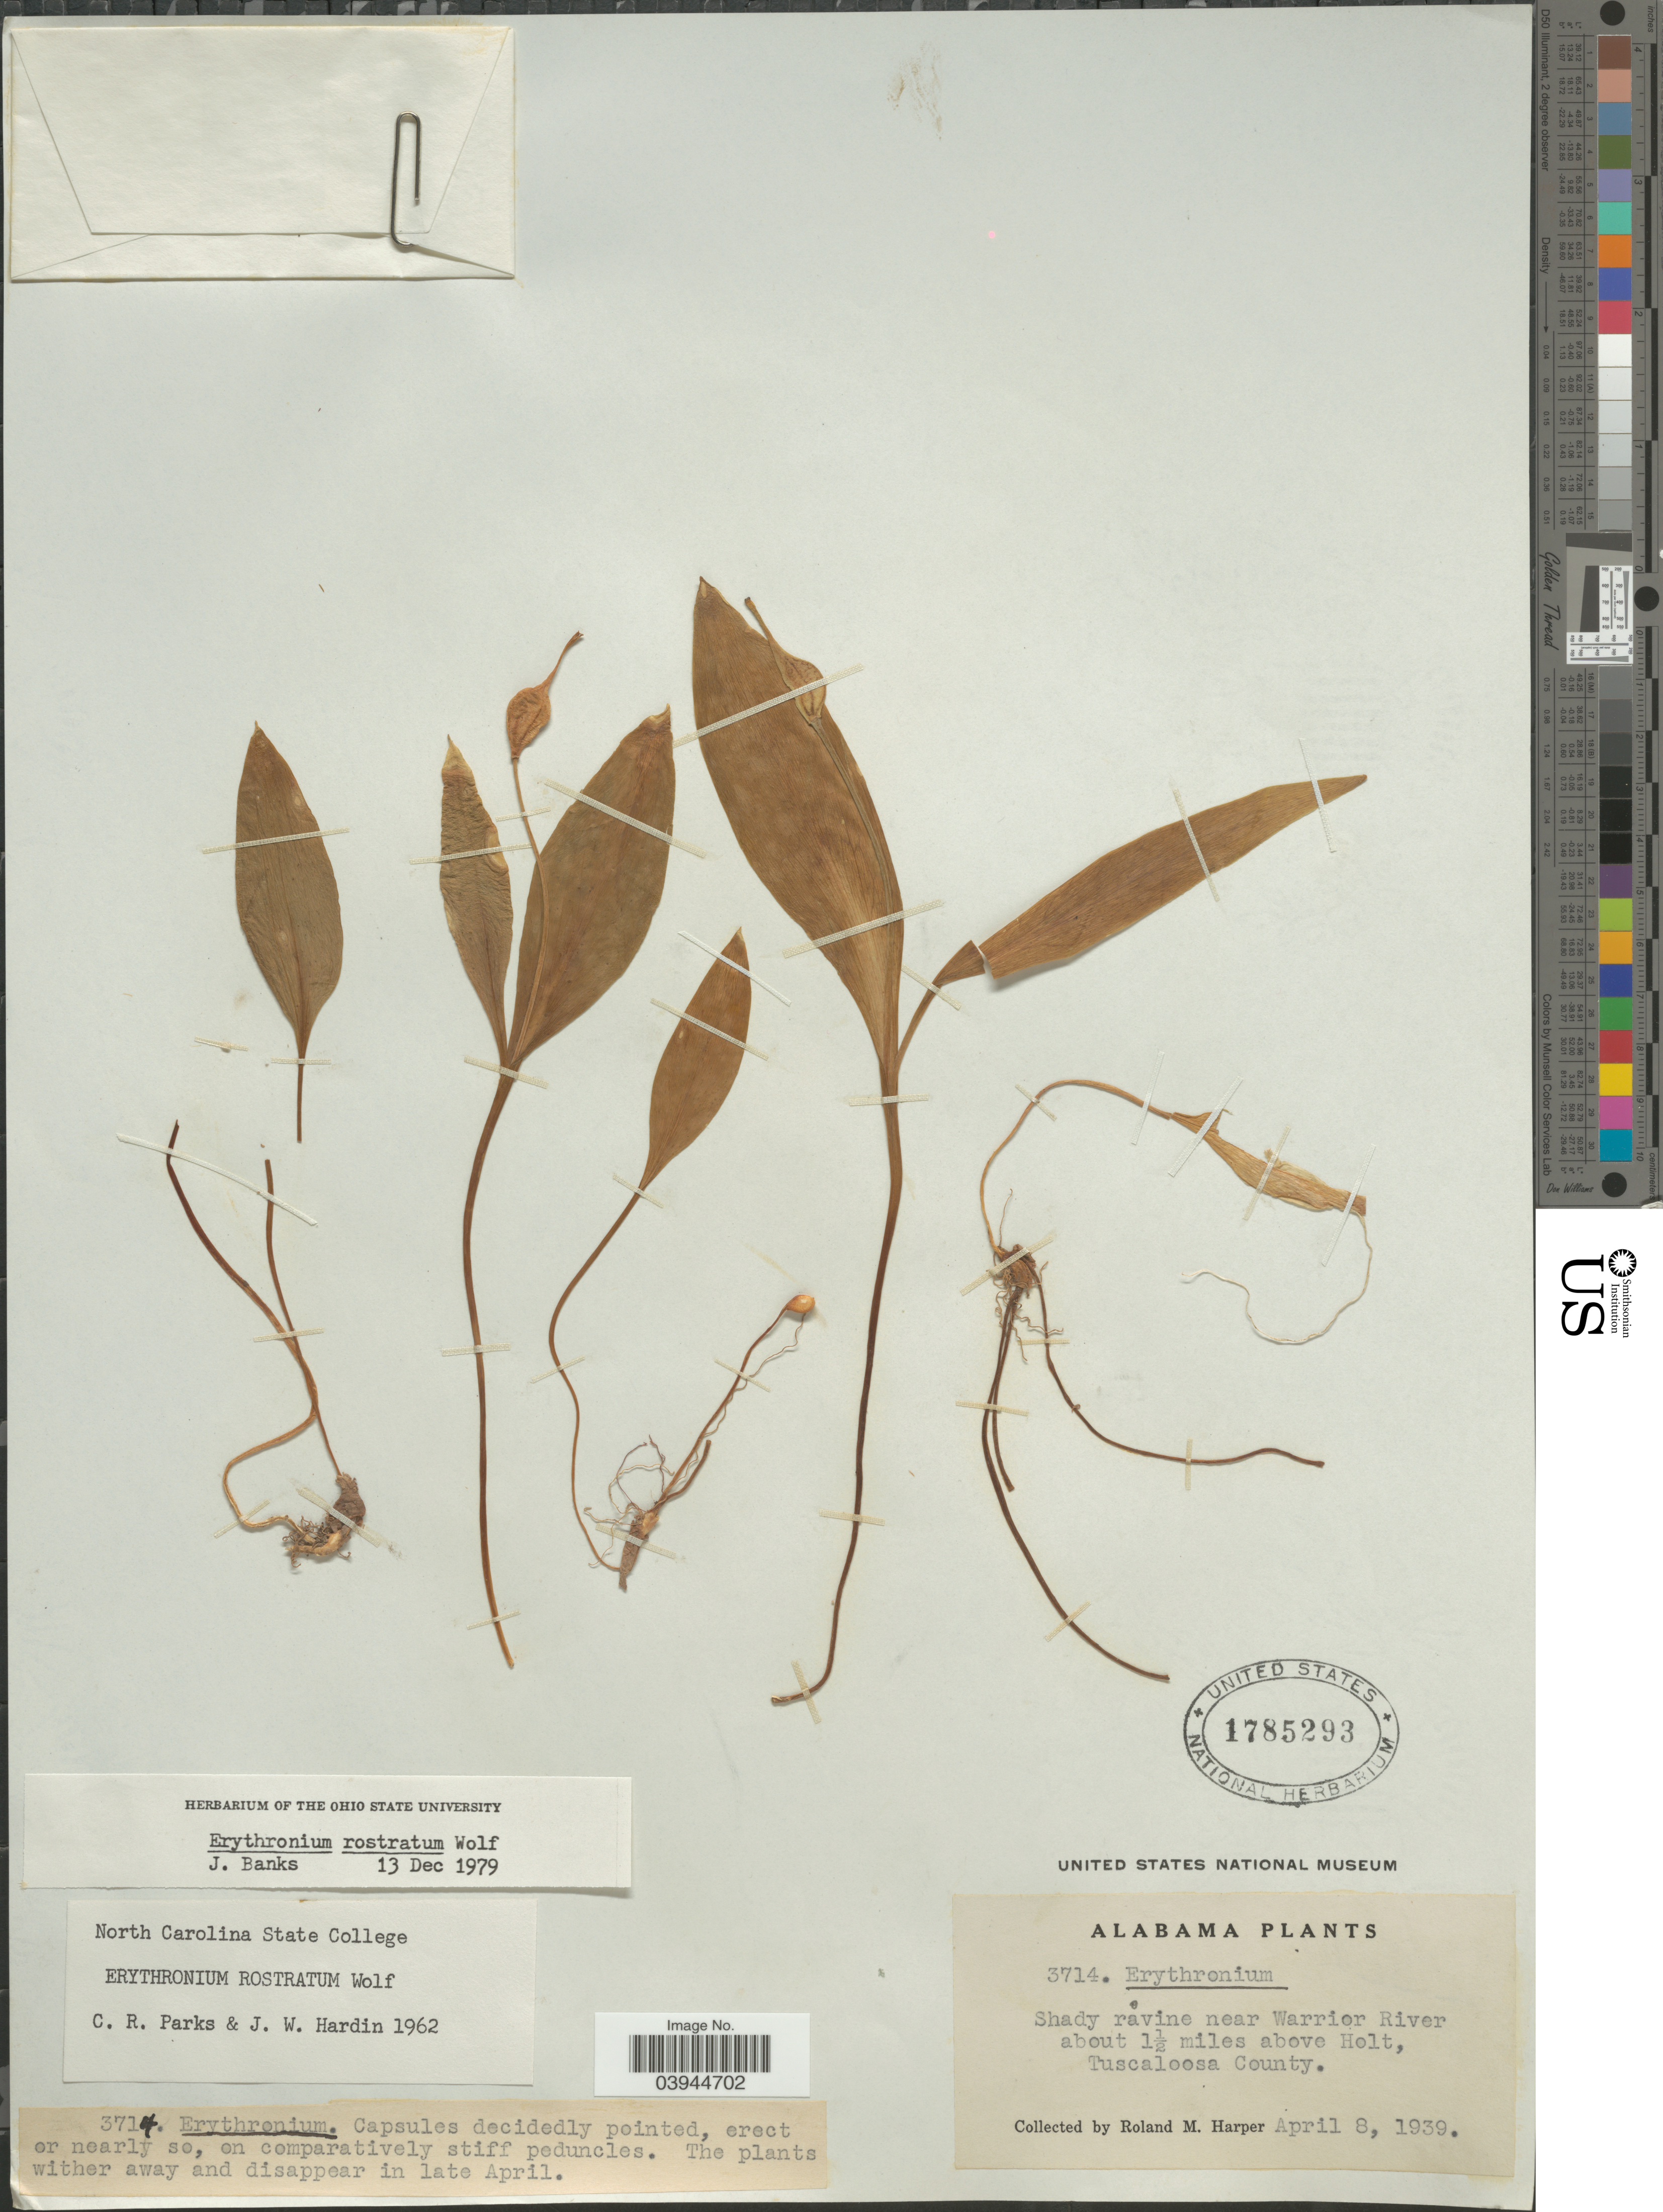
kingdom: Plantae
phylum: Tracheophyta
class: Liliopsida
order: Liliales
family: Liliaceae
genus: Erythronium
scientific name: Erythronium rostratum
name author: W. Wolf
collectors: R. M. Harper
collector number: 3714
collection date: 1939-04-08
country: United States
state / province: Alabama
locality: Shady ravine near Warrior River about 1½ miles above Holt, Tuscaloosa County.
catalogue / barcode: US 1785293